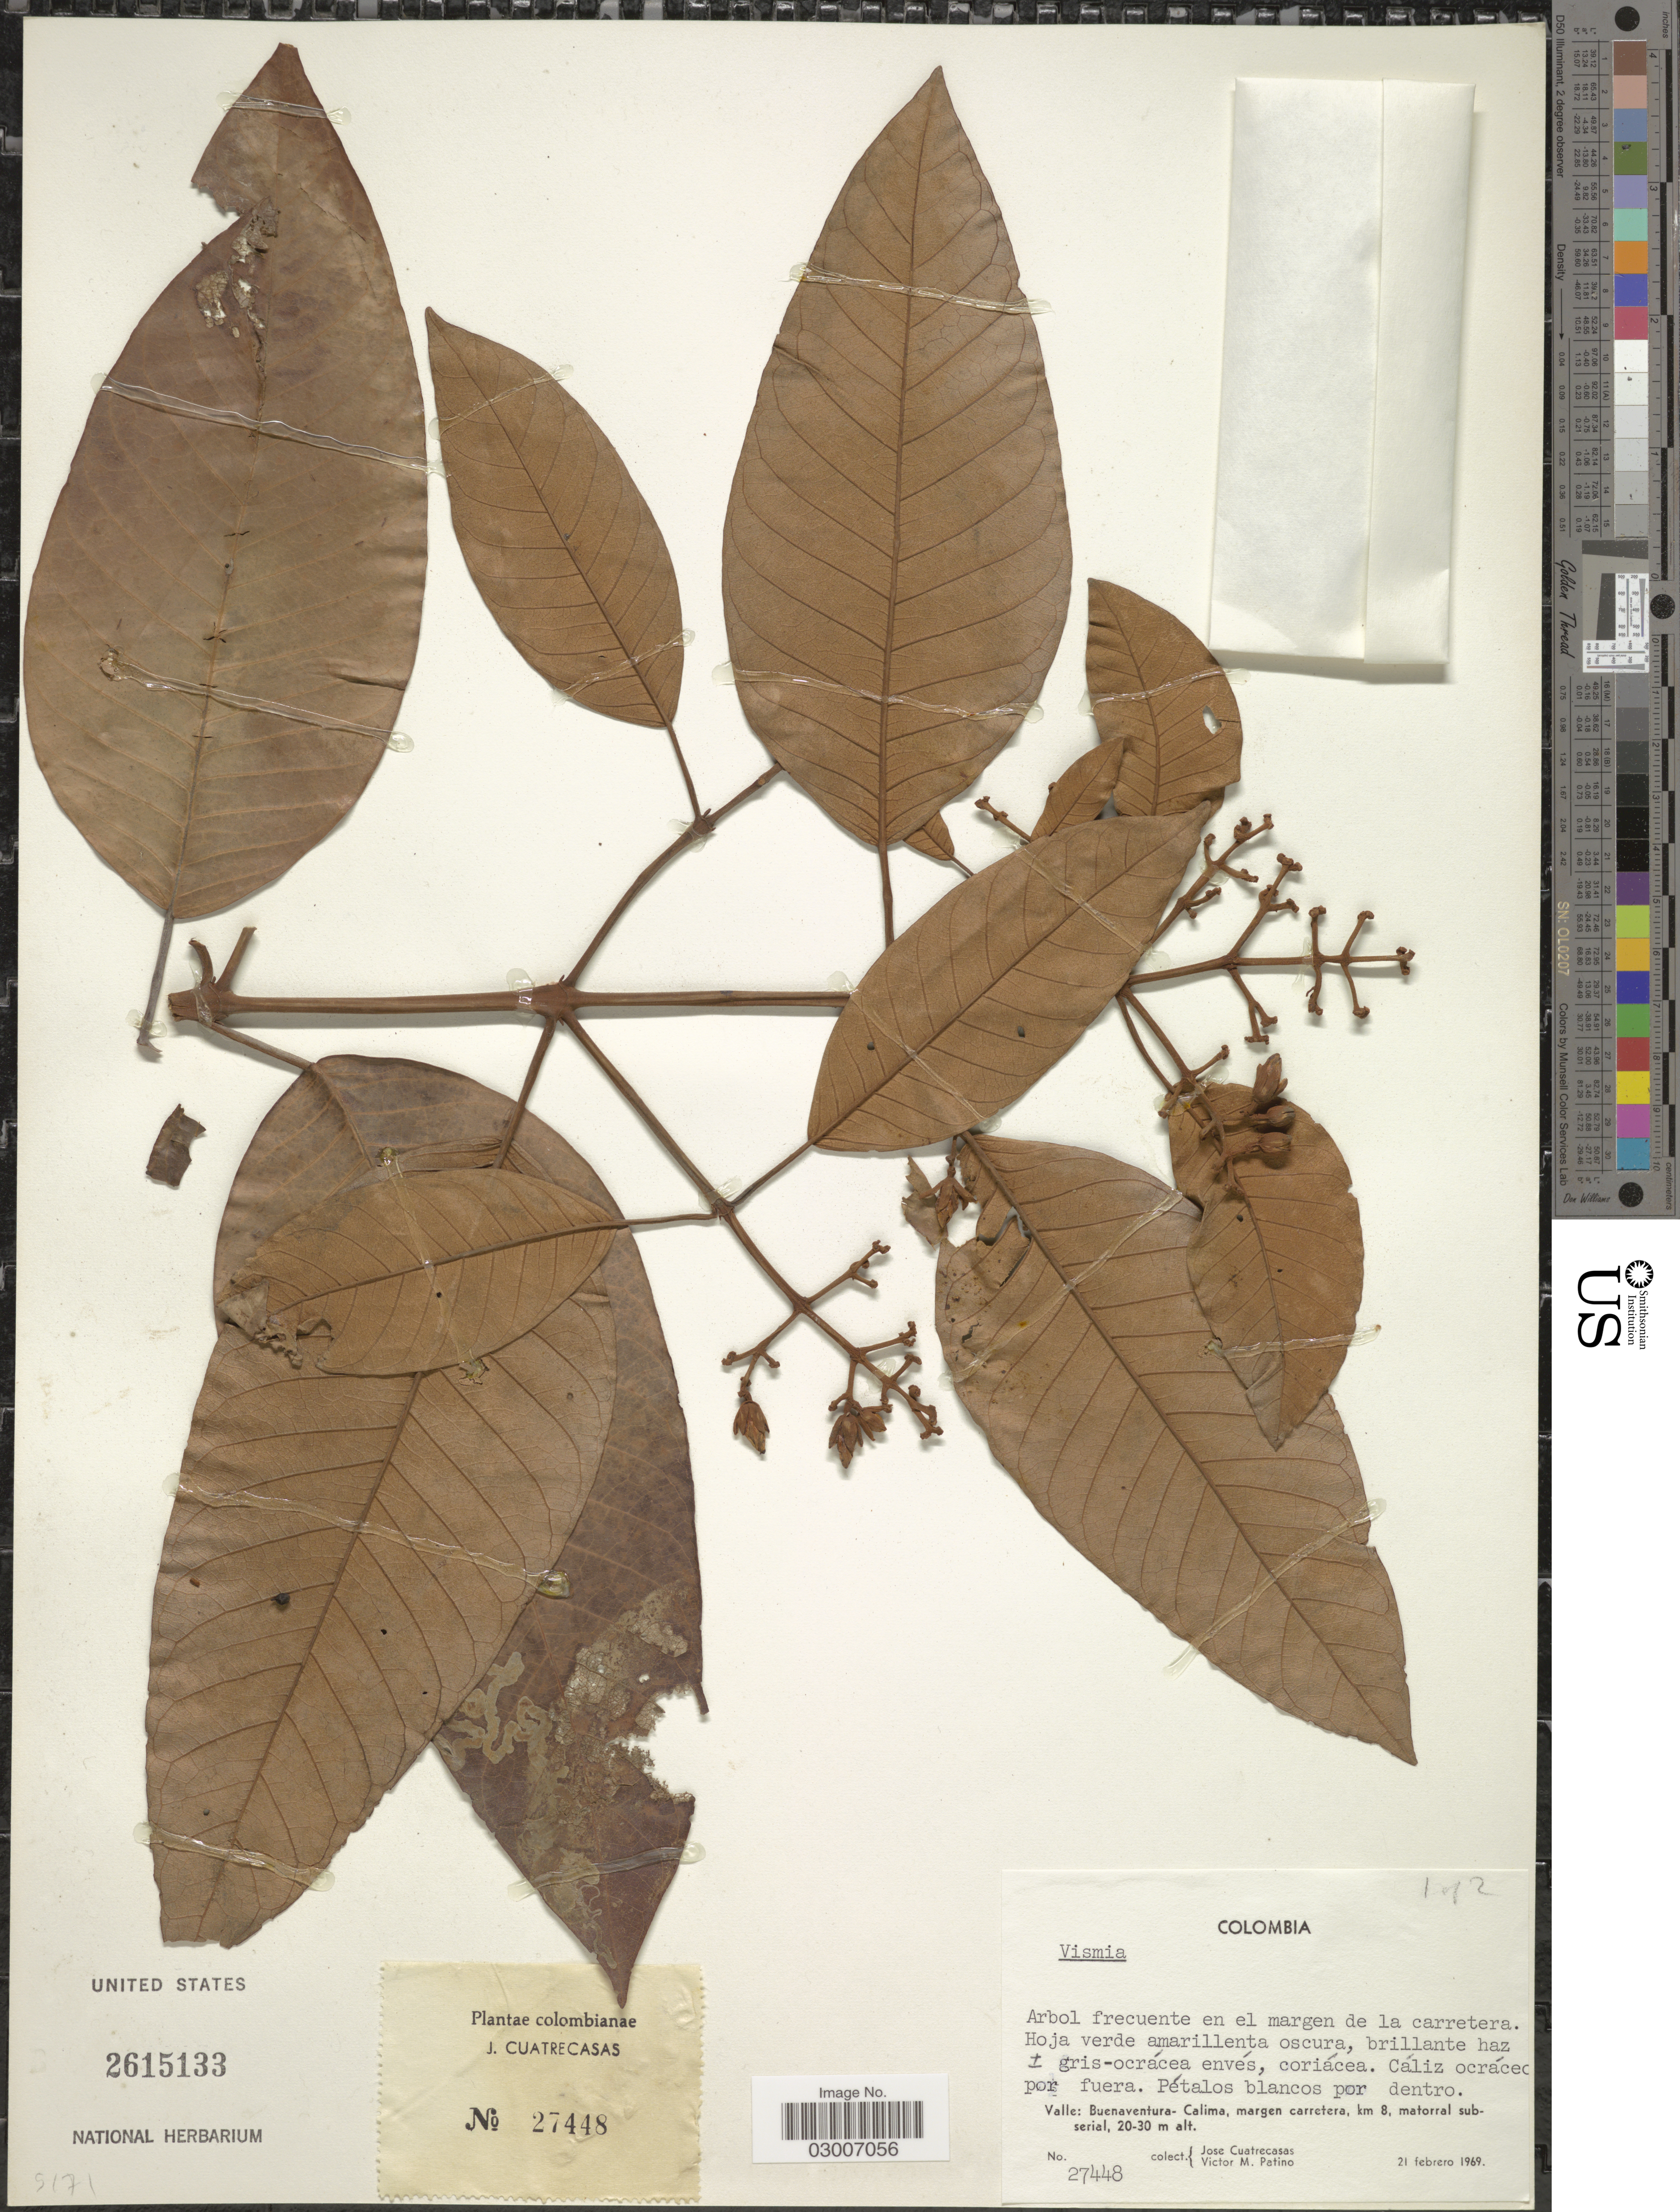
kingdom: Plantae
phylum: Tracheophyta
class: Magnoliopsida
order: Malpighiales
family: Hypericaceae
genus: Vismia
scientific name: Vismia sp.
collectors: J. Cuatrecasas & V. M. Patiño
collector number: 27448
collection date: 1969-02-21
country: Colombia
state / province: Valle del Cauca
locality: Valle: Buenaventura - Calima, margen carretera, km. 8, matorral subserial.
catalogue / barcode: US 2615133